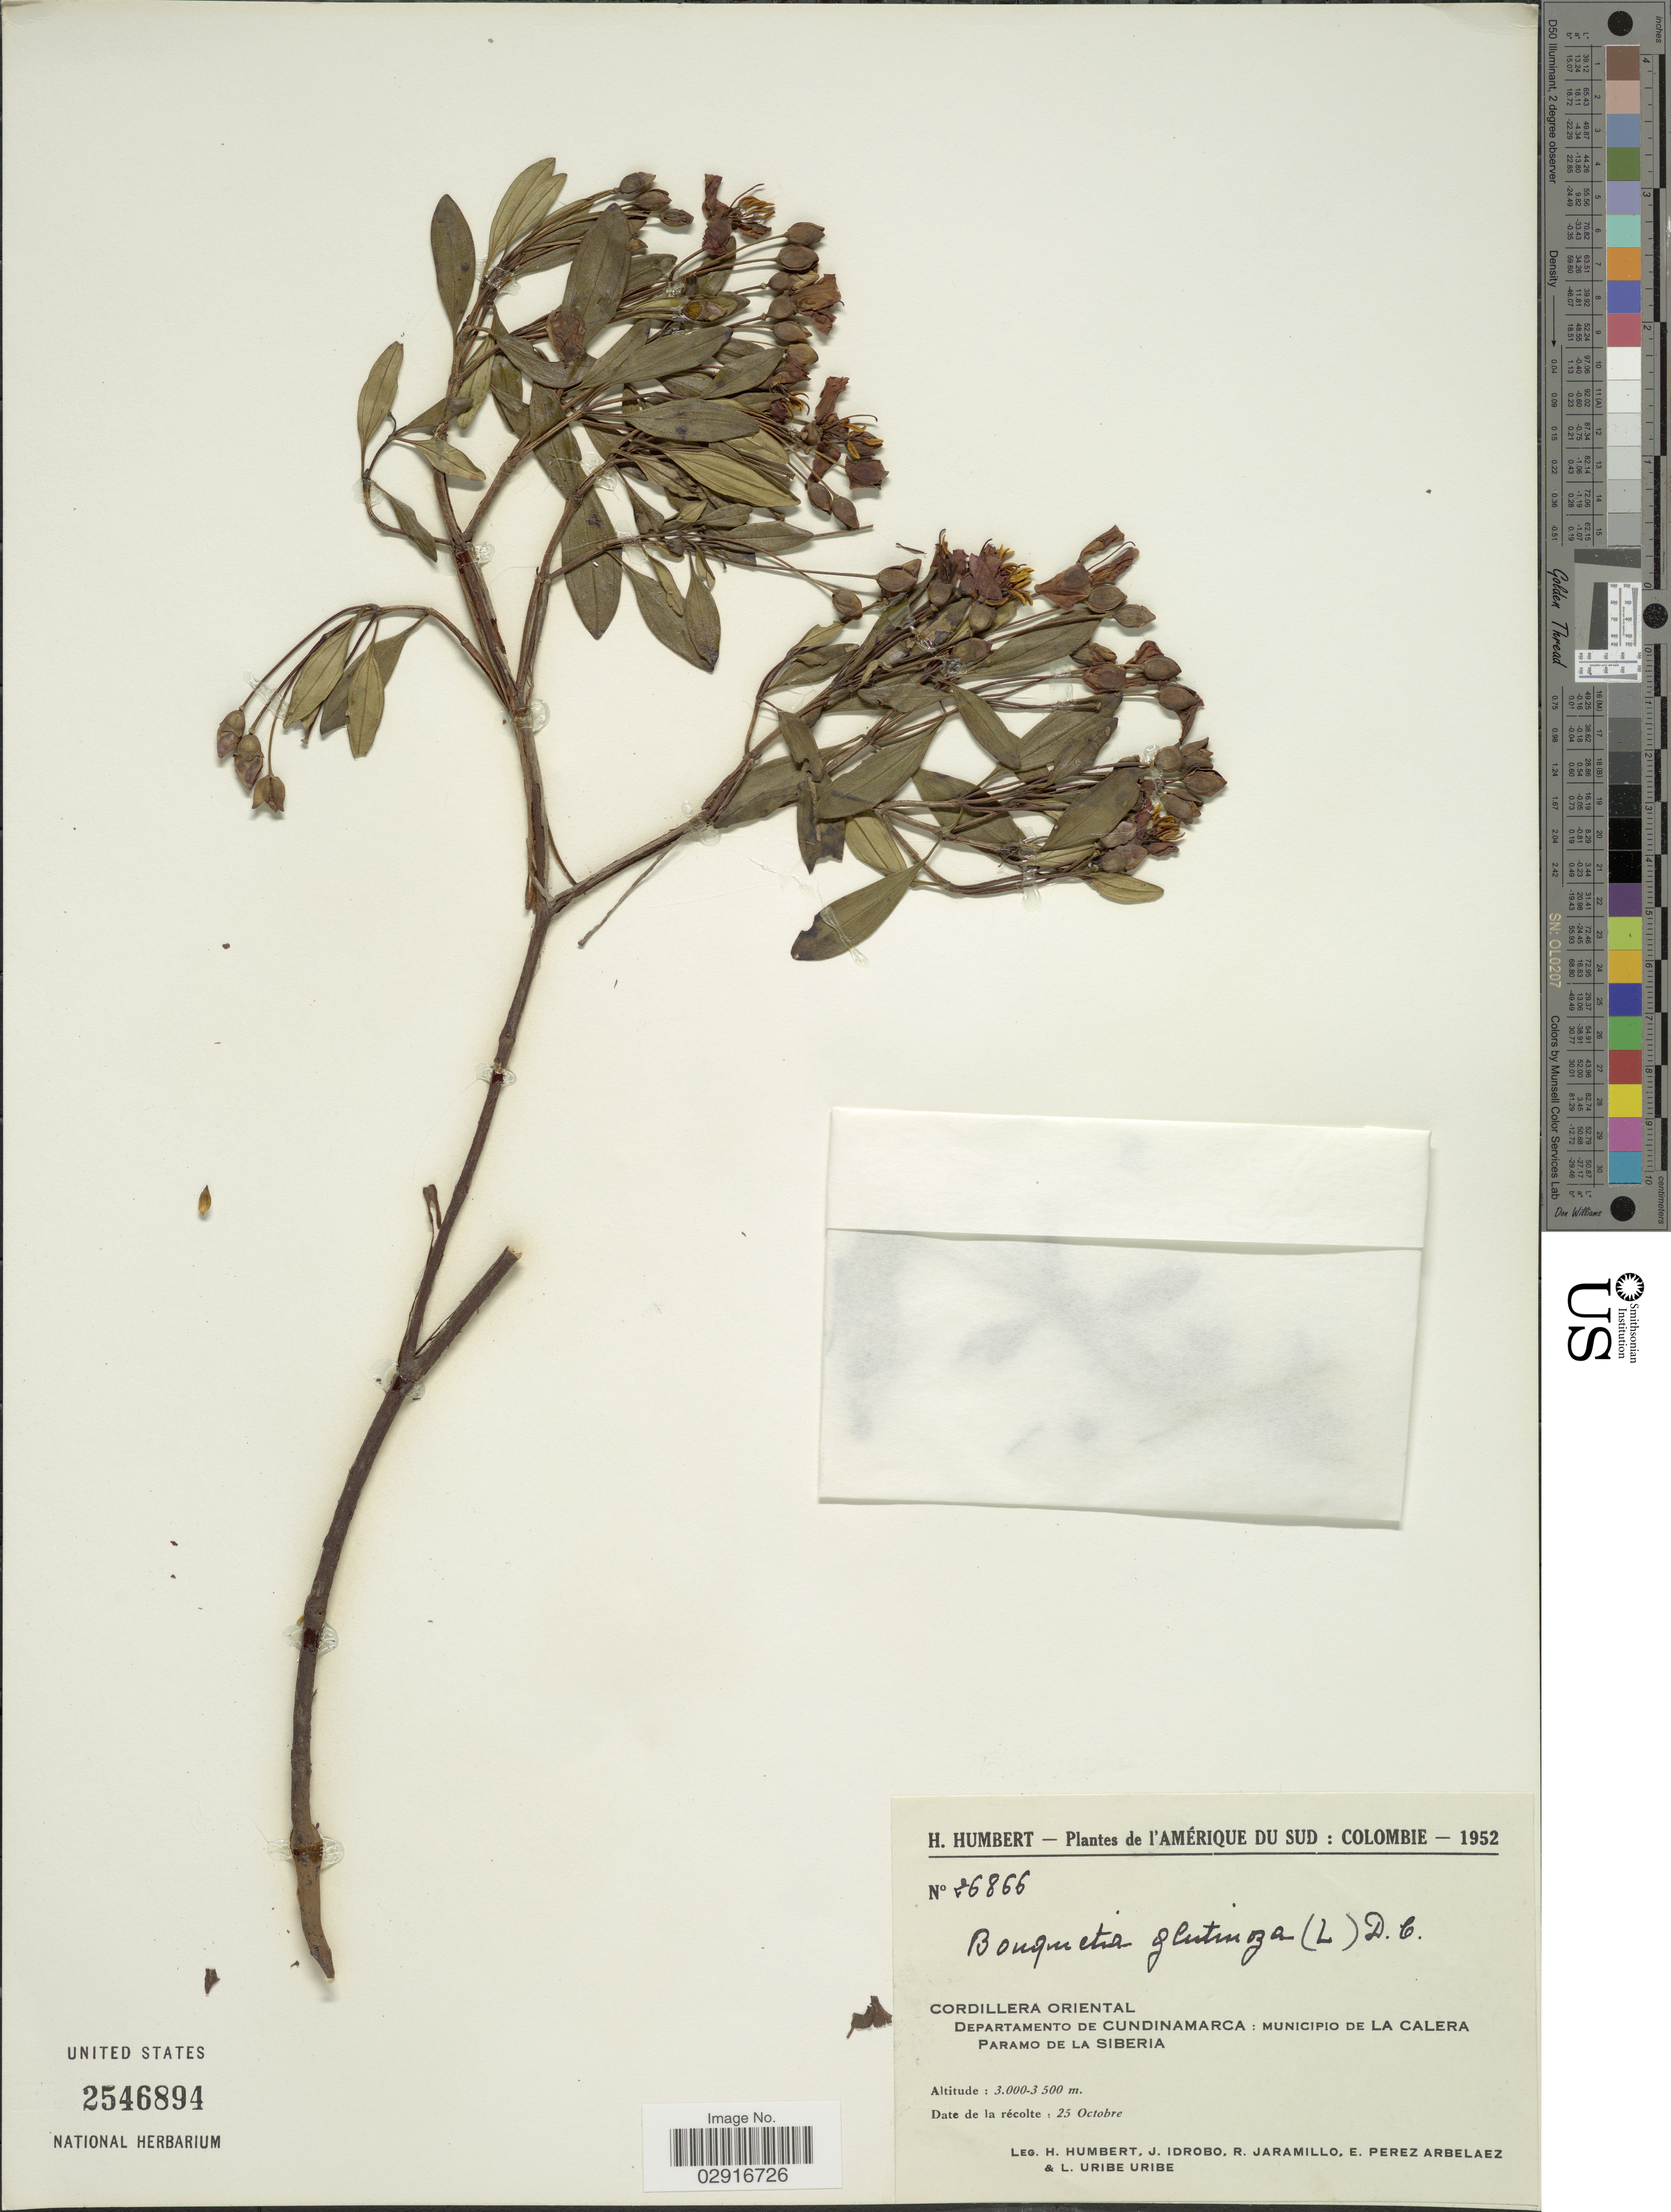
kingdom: Plantae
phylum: Tracheophyta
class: Magnoliopsida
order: Myrtales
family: Melastomataceae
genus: Bucquetia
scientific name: Bucquetia glutinosa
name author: DC.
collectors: H. Humbert, J. M. Idrobo, R. Jaramillo, E. Pérez Arbeláez & L. Uribe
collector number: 26866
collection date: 1952-10-25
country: Colombia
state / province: Cundinamarca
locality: Cordillera Oriental. Departamento de Cundinamarca: Municipio de La Calera. Paramo de la Siberia.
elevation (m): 3000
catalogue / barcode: US 2546894